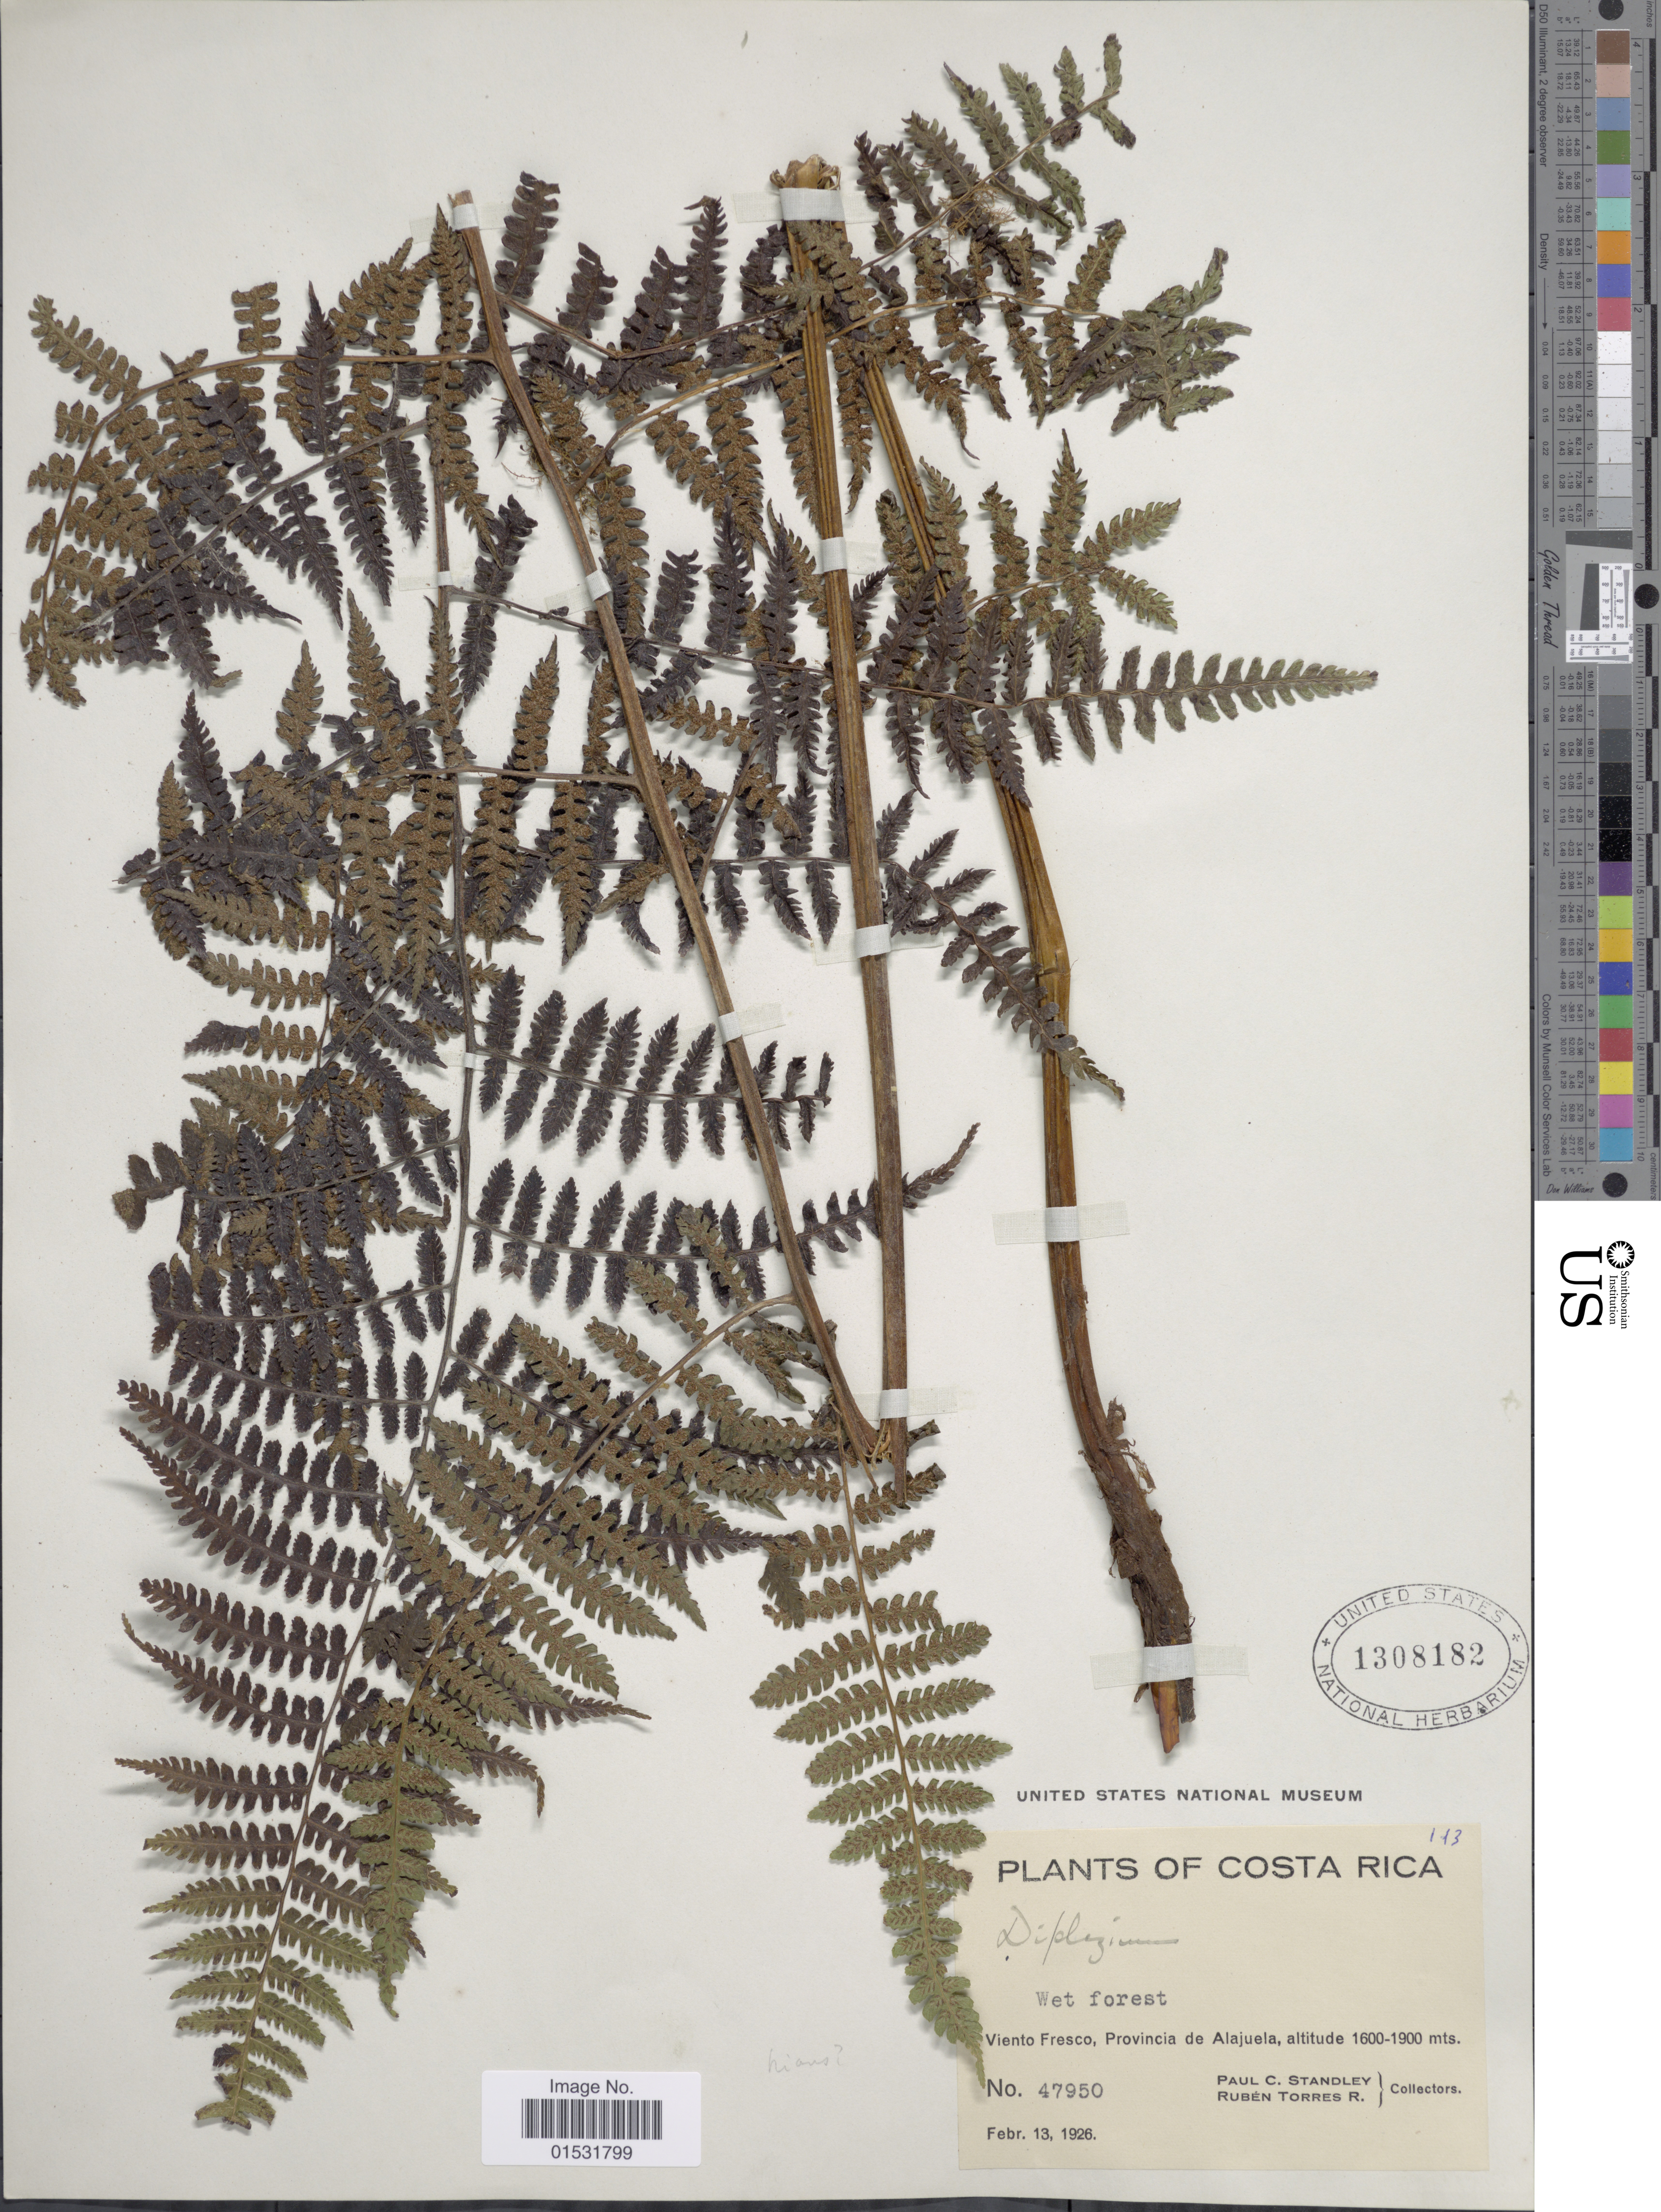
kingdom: Plantae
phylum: Tracheophyta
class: Polypodiopsida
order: Polypodiales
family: Athyriaceae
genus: Diplazium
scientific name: Diplazium hians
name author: Kunze ex Klotzsch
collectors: P. C. Standley & R. Torres Rojas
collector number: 113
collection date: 1926-02-13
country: Costa Rica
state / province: Alajuela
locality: Viento Fresco, Provincia de Alajuela.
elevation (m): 1600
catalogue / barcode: US 1308182